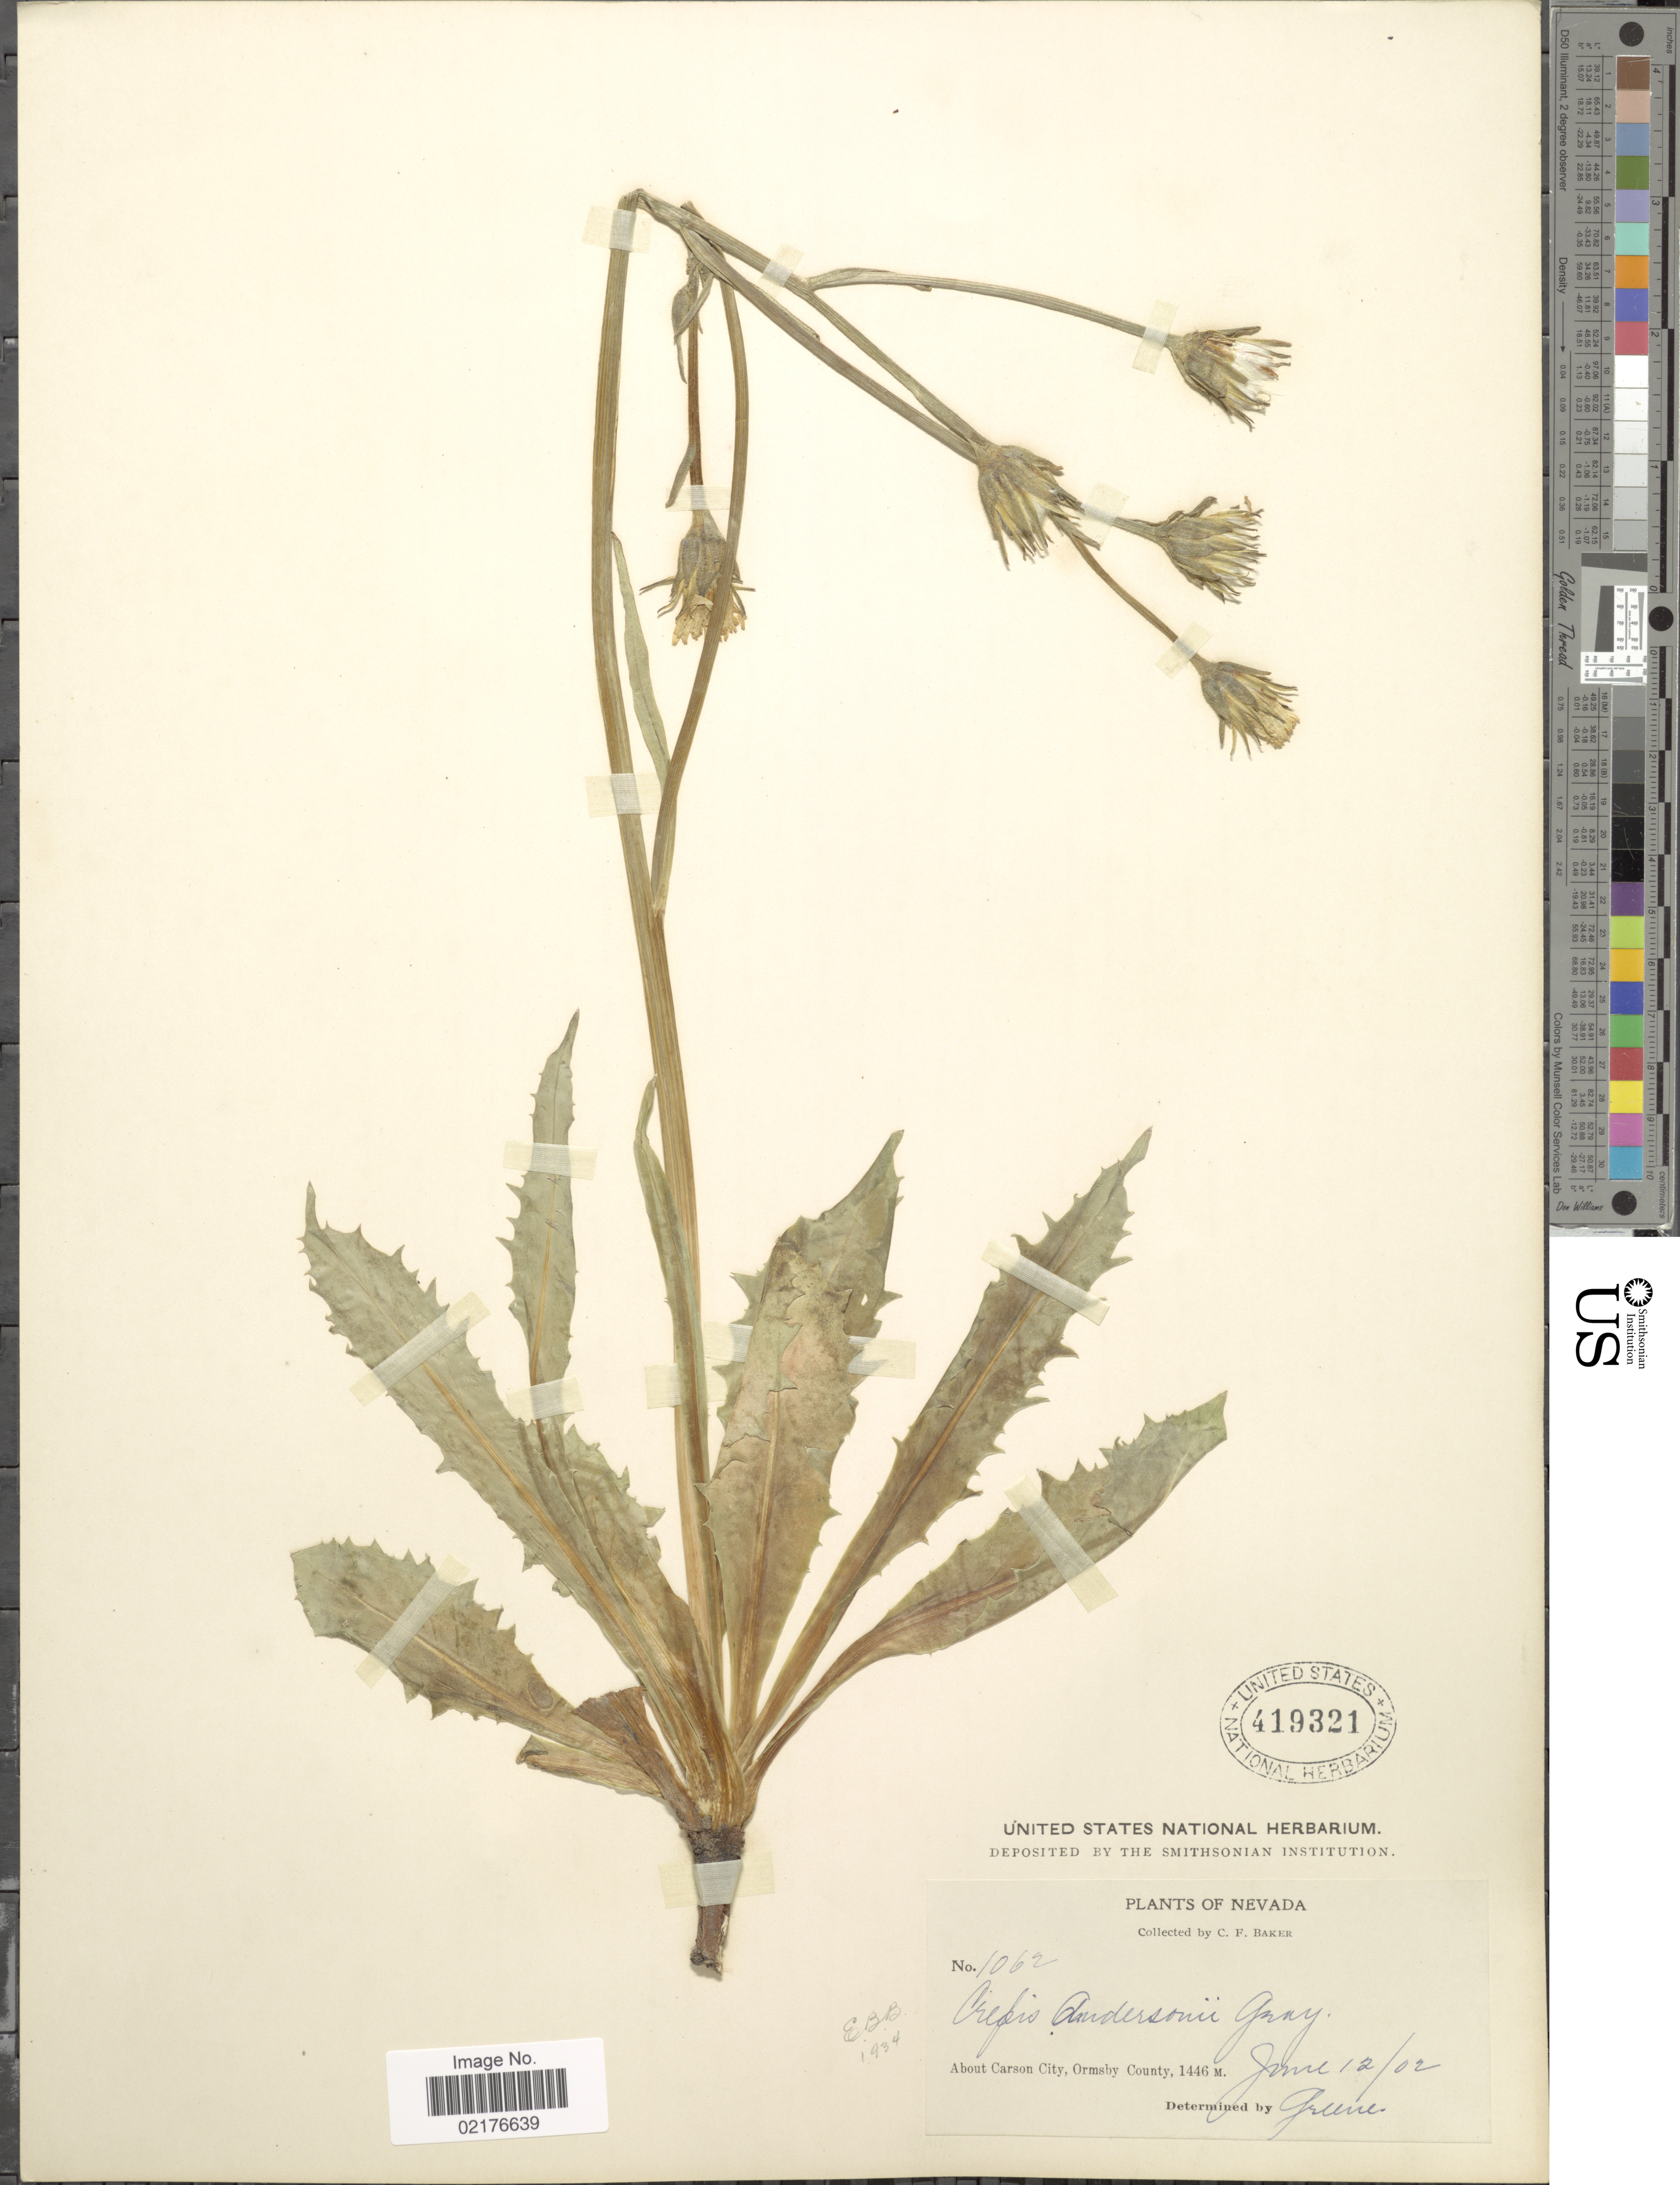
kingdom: Plantae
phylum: Tracheophyta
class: Magnoliopsida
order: Asterales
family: Asteraceae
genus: Crepis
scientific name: Crepis runcinata subsp. andersonii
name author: (A. Gray) Babc. & Stebbins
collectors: C. F. Baker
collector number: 1062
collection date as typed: Transcribed d/m/y: 12/6/02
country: United States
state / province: Nevada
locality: About Carson City, Ormsby County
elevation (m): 1446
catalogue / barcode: US 419321